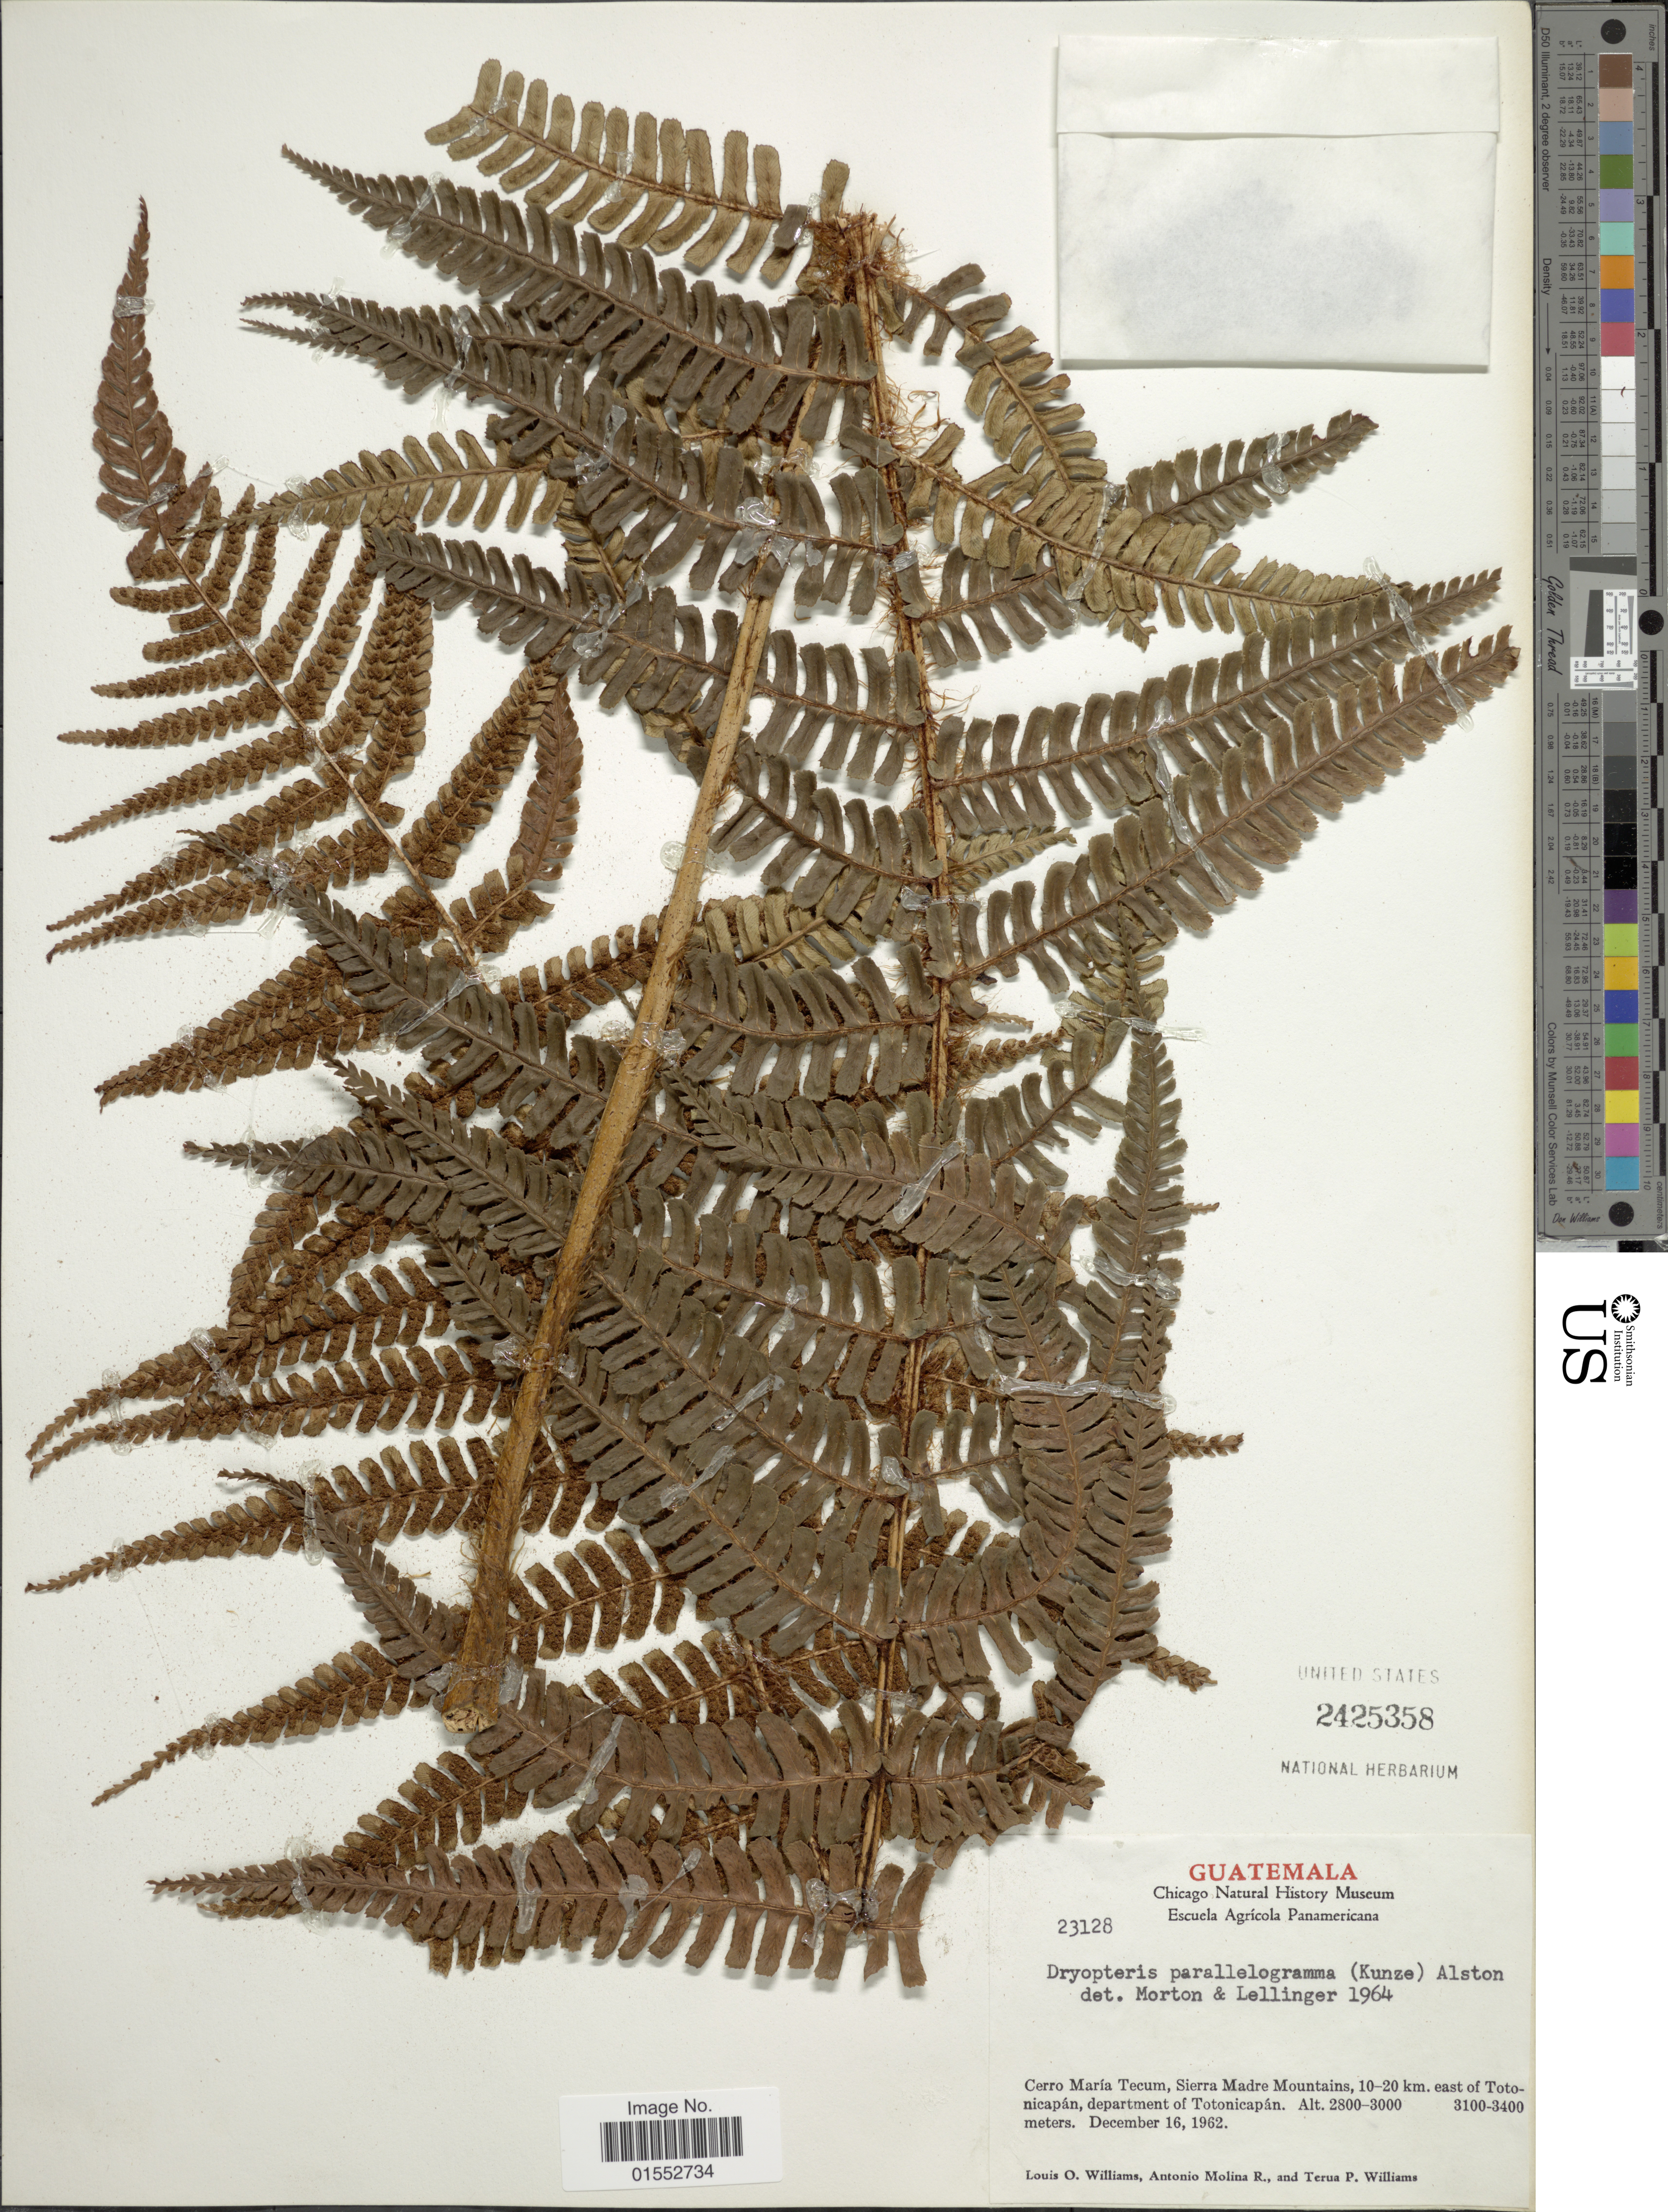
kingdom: Plantae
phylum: Tracheophyta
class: Polypodiopsida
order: Polypodiales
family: Dryopteridaceae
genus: Dryopteris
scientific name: Dryopteris wallichiana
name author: (Spreng.) Hyl.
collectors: L. O. Williams, A. Molina R. & T. P. Williams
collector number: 23128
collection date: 1962-12-16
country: Guatemala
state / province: Totonicapan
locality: Cerro María Tecum, Sierra Madre Mountains, 10-20 km east of Totonicapán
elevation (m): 2800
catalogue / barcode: US 2425358